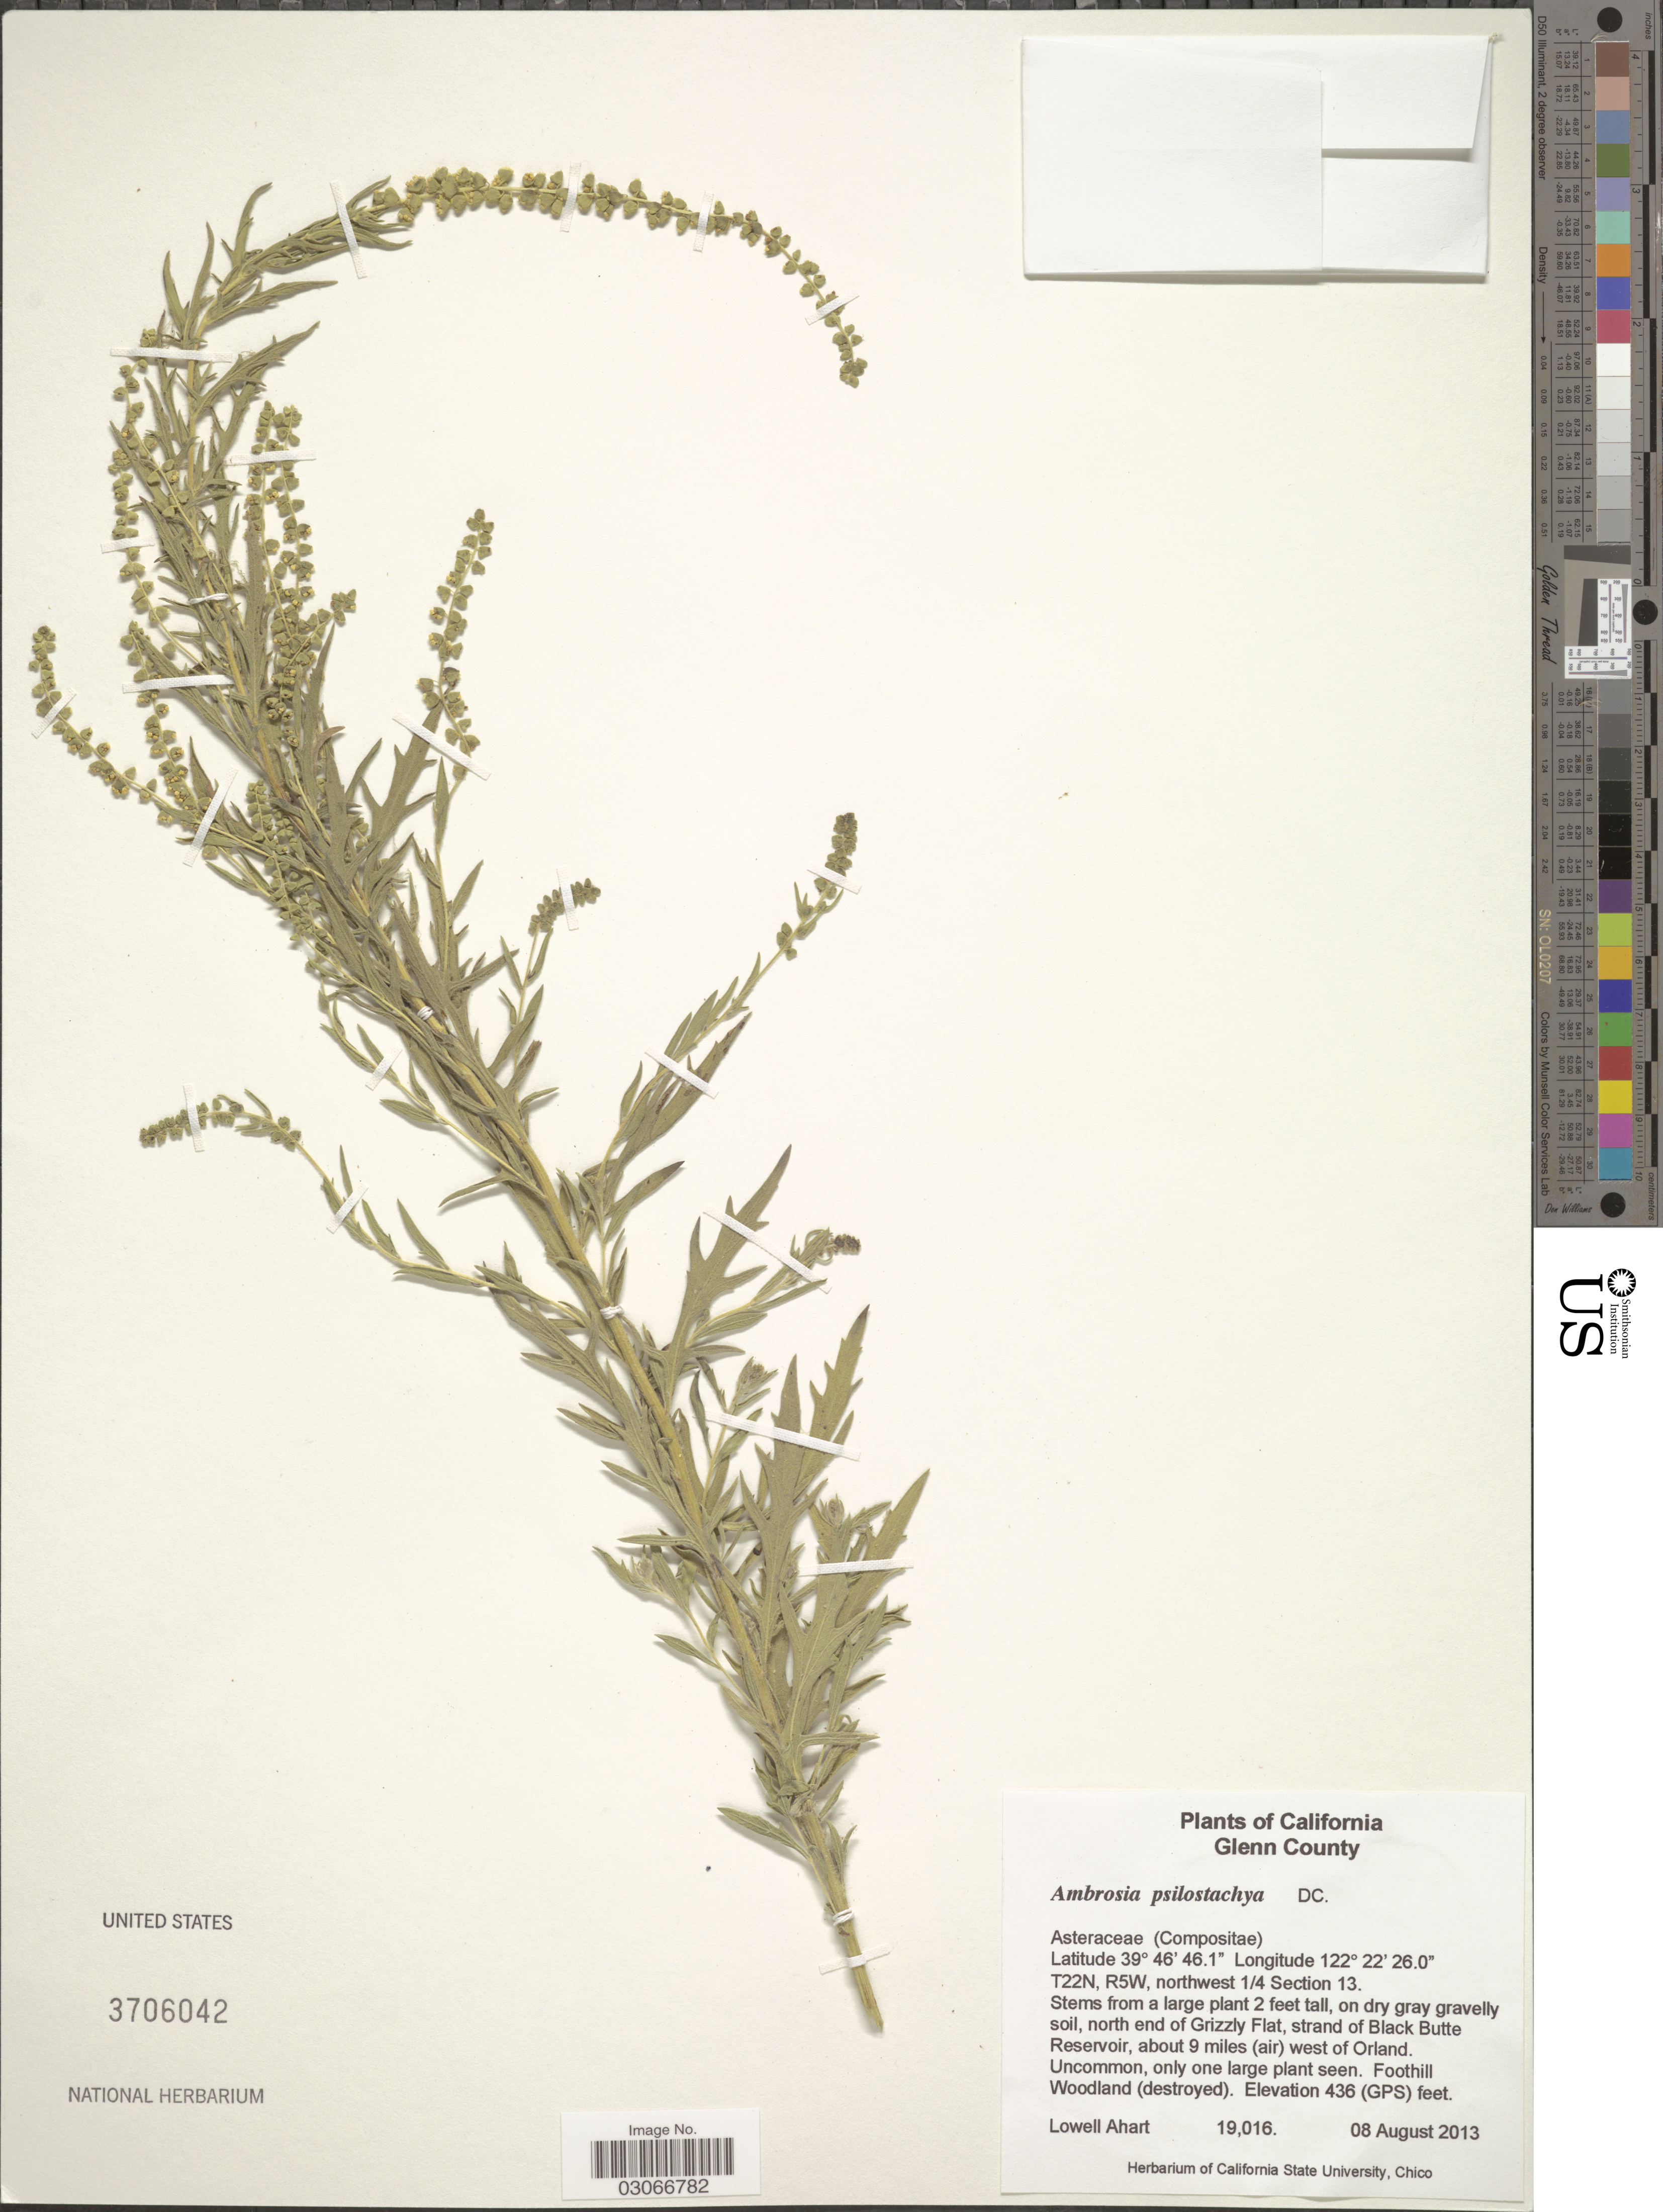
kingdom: Plantae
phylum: Tracheophyta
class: Magnoliopsida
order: Asterales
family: Asteraceae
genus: Ambrosia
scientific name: Ambrosia psilostachya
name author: DC.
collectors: L. Ahart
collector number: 19016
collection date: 2013-08-08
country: United States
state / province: California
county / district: Glenn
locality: Glenn County. T22N, R5W, northwest 1/4 Section 13. North end of Grizzly Flat, strand of Black Butte Reservoir, about 9 miles (air) west of Orland.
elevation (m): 133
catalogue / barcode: US 3706042